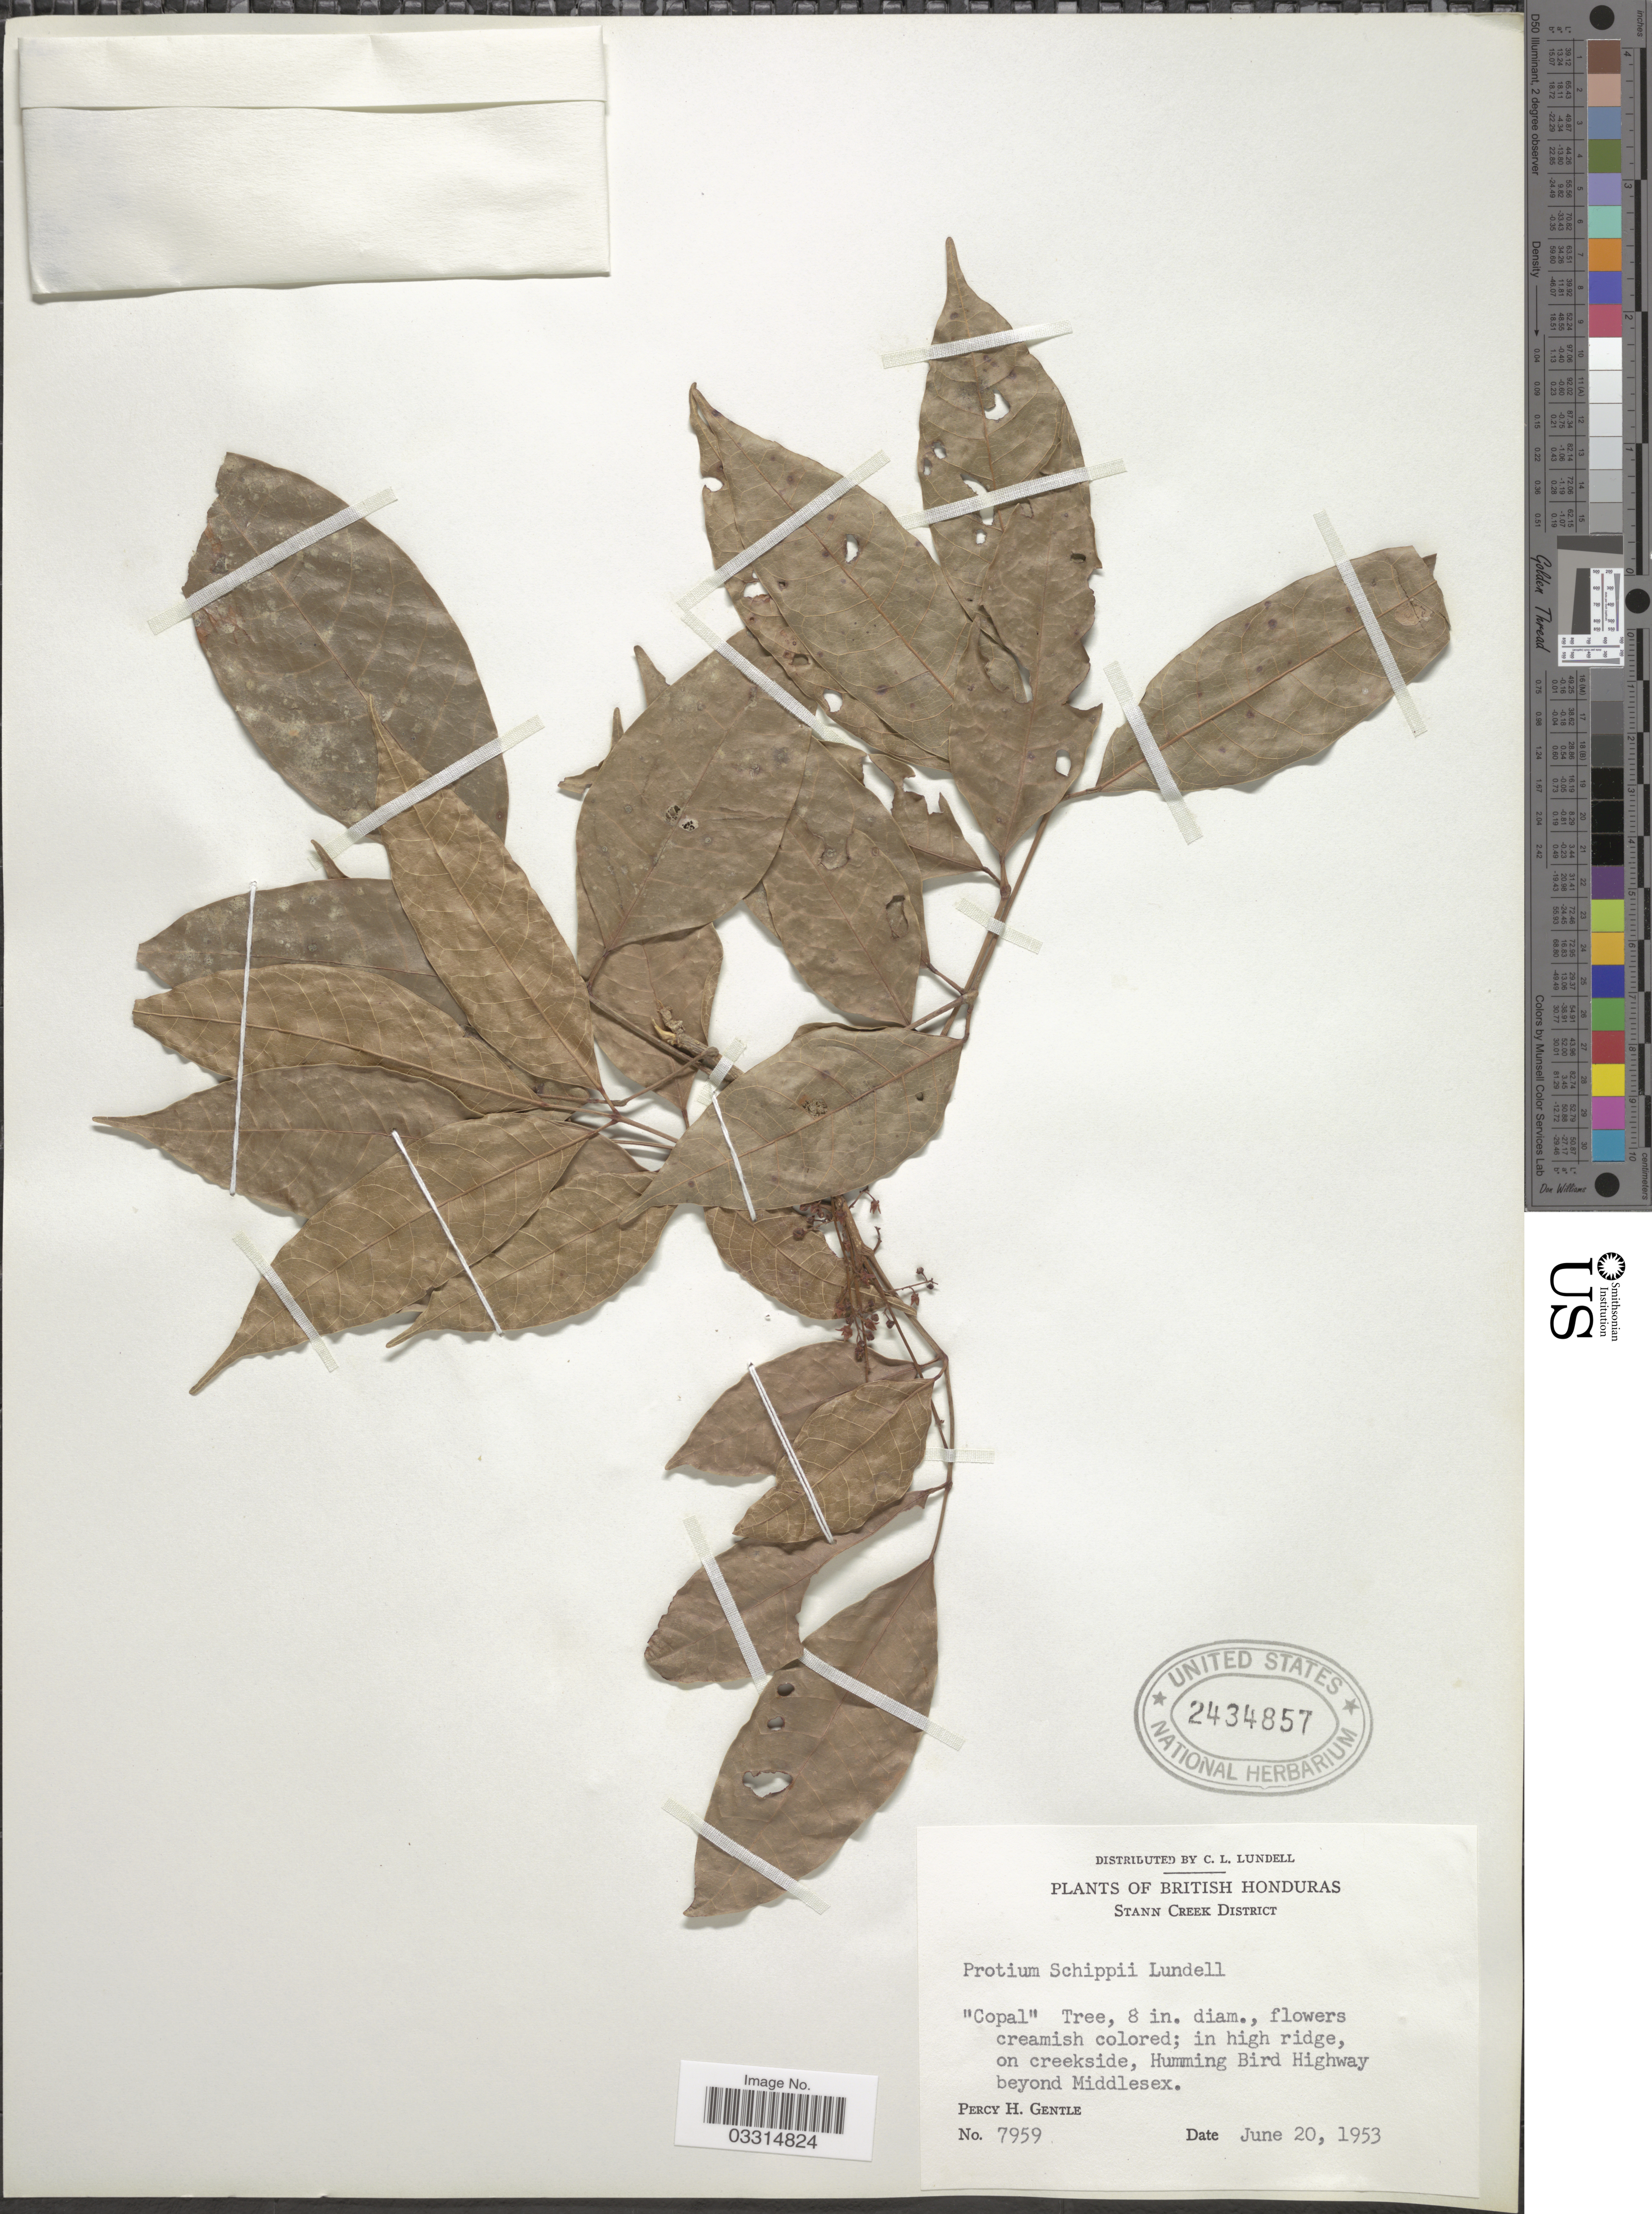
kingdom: Plantae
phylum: Tracheophyta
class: Magnoliopsida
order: Sapindales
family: Burseraceae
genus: Protium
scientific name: Protium confusum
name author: (Rose) Pittier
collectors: P. H. Gentle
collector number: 7959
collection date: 1953-06-20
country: Belize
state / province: Stann Creek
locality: British Honduras, Stann Creek District, Humming Bird Highway beyond Middlesex.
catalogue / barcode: US 2434857